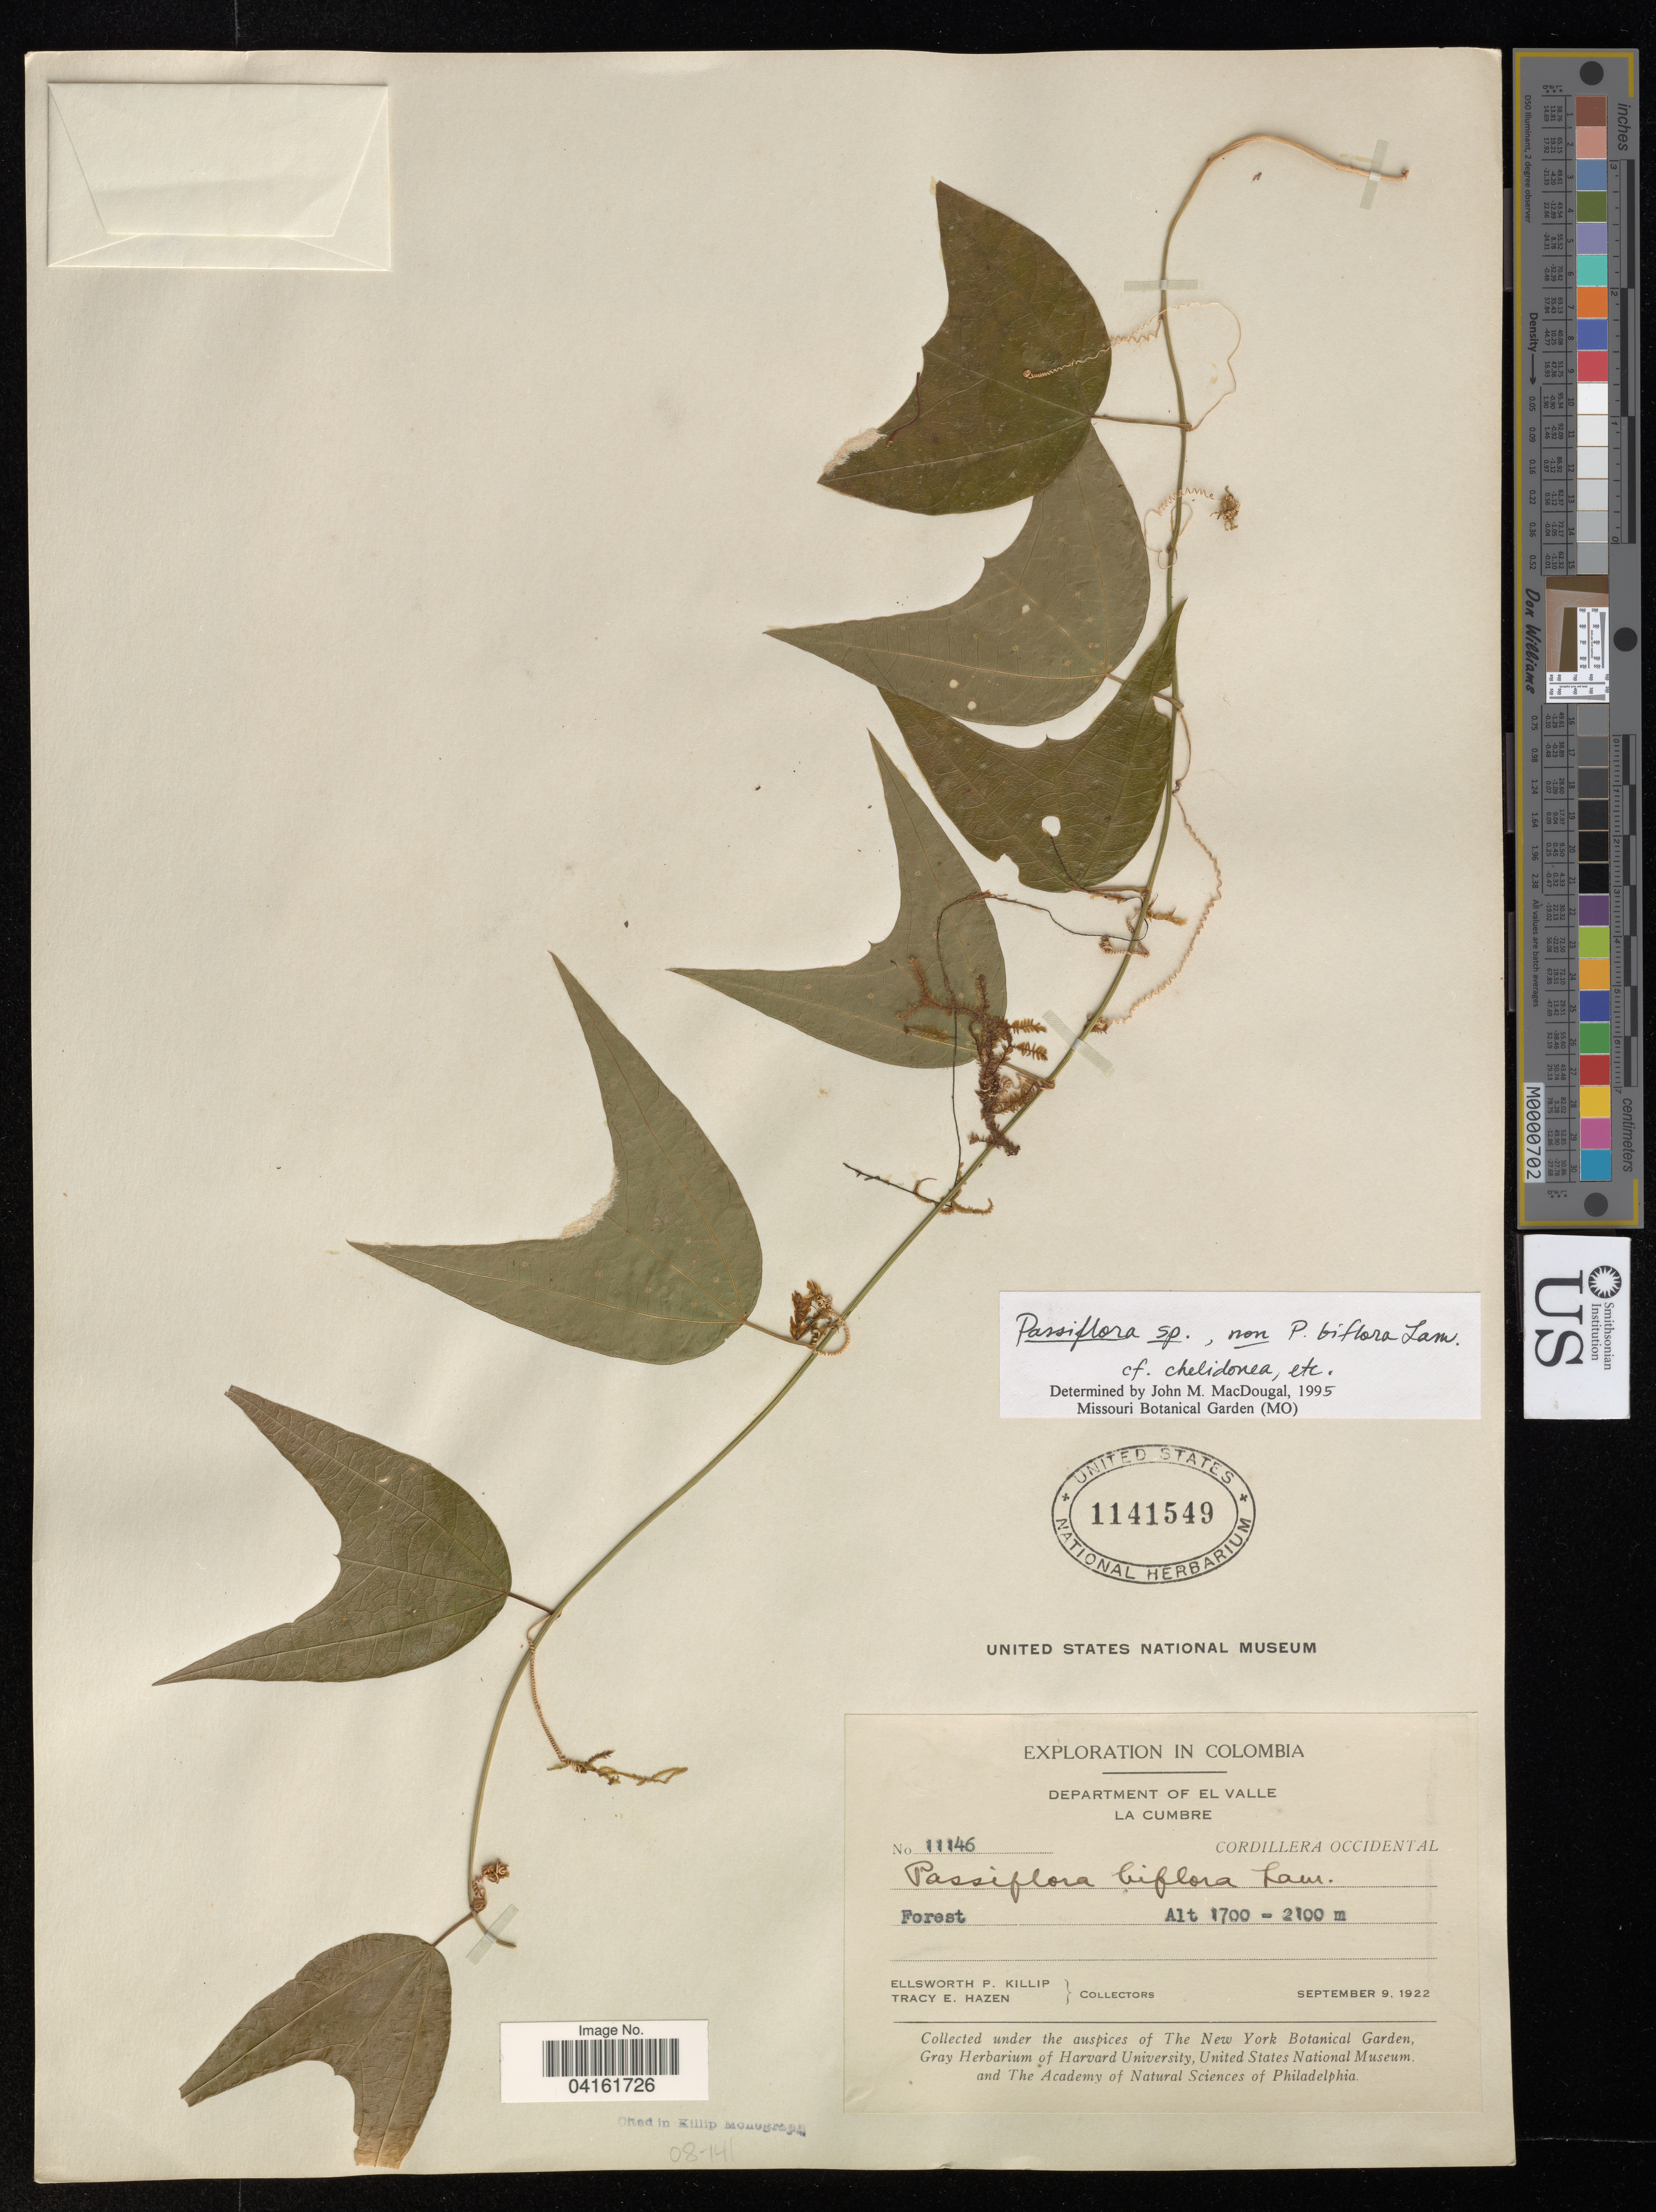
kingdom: Plantae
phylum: Tracheophyta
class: Magnoliopsida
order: Malpighiales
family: Passifloraceae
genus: Passiflora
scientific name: Passiflora biflora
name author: Lam.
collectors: E. P. Killip & T. E. Hazen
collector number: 11146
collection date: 1922-09-09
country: Colombia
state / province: Valle del Cauca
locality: Department of El Valle. La Cumbre. Cordillera Occidental. Forest.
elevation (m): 1700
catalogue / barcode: US 1141549